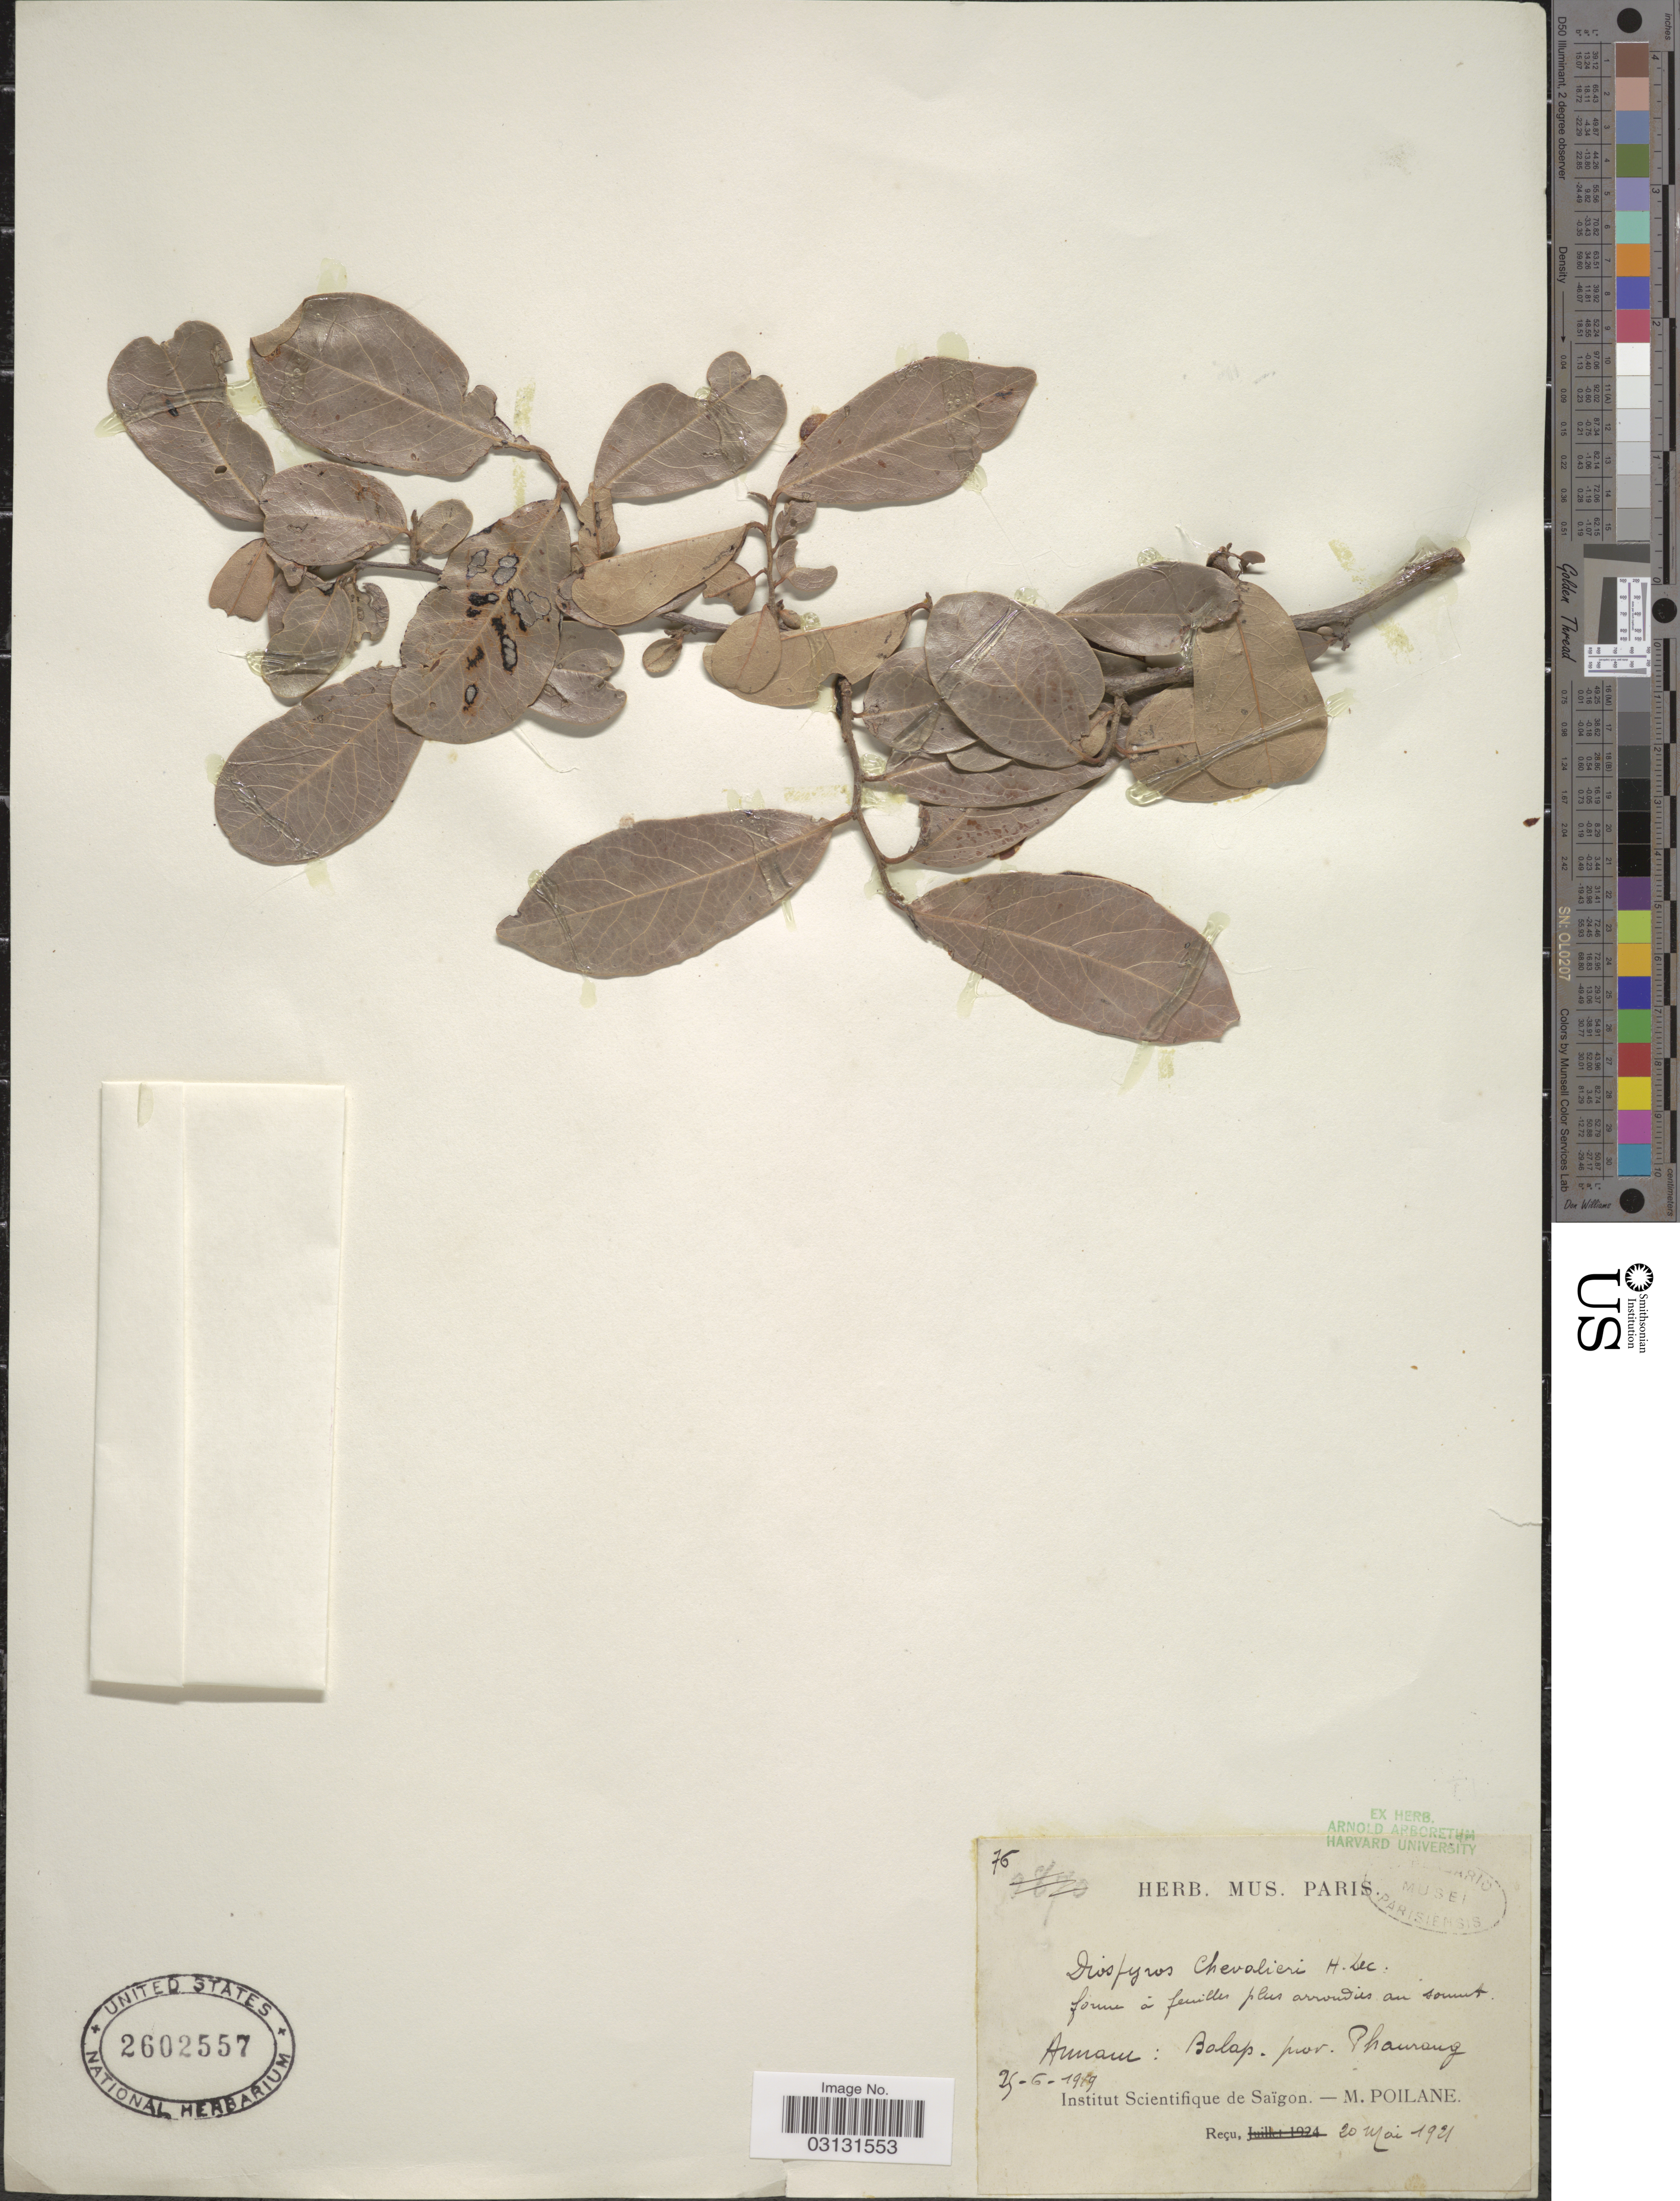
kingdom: Plantae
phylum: Tracheophyta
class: Magnoliopsida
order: Ericales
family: Ebenaceae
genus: Diospyros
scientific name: Diospyros chevalieri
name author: De Wild.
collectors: M. Poilane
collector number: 76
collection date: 1919-06-25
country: Vietnam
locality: Annam: Bolap. prov. Phanrang.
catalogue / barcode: US 2602557